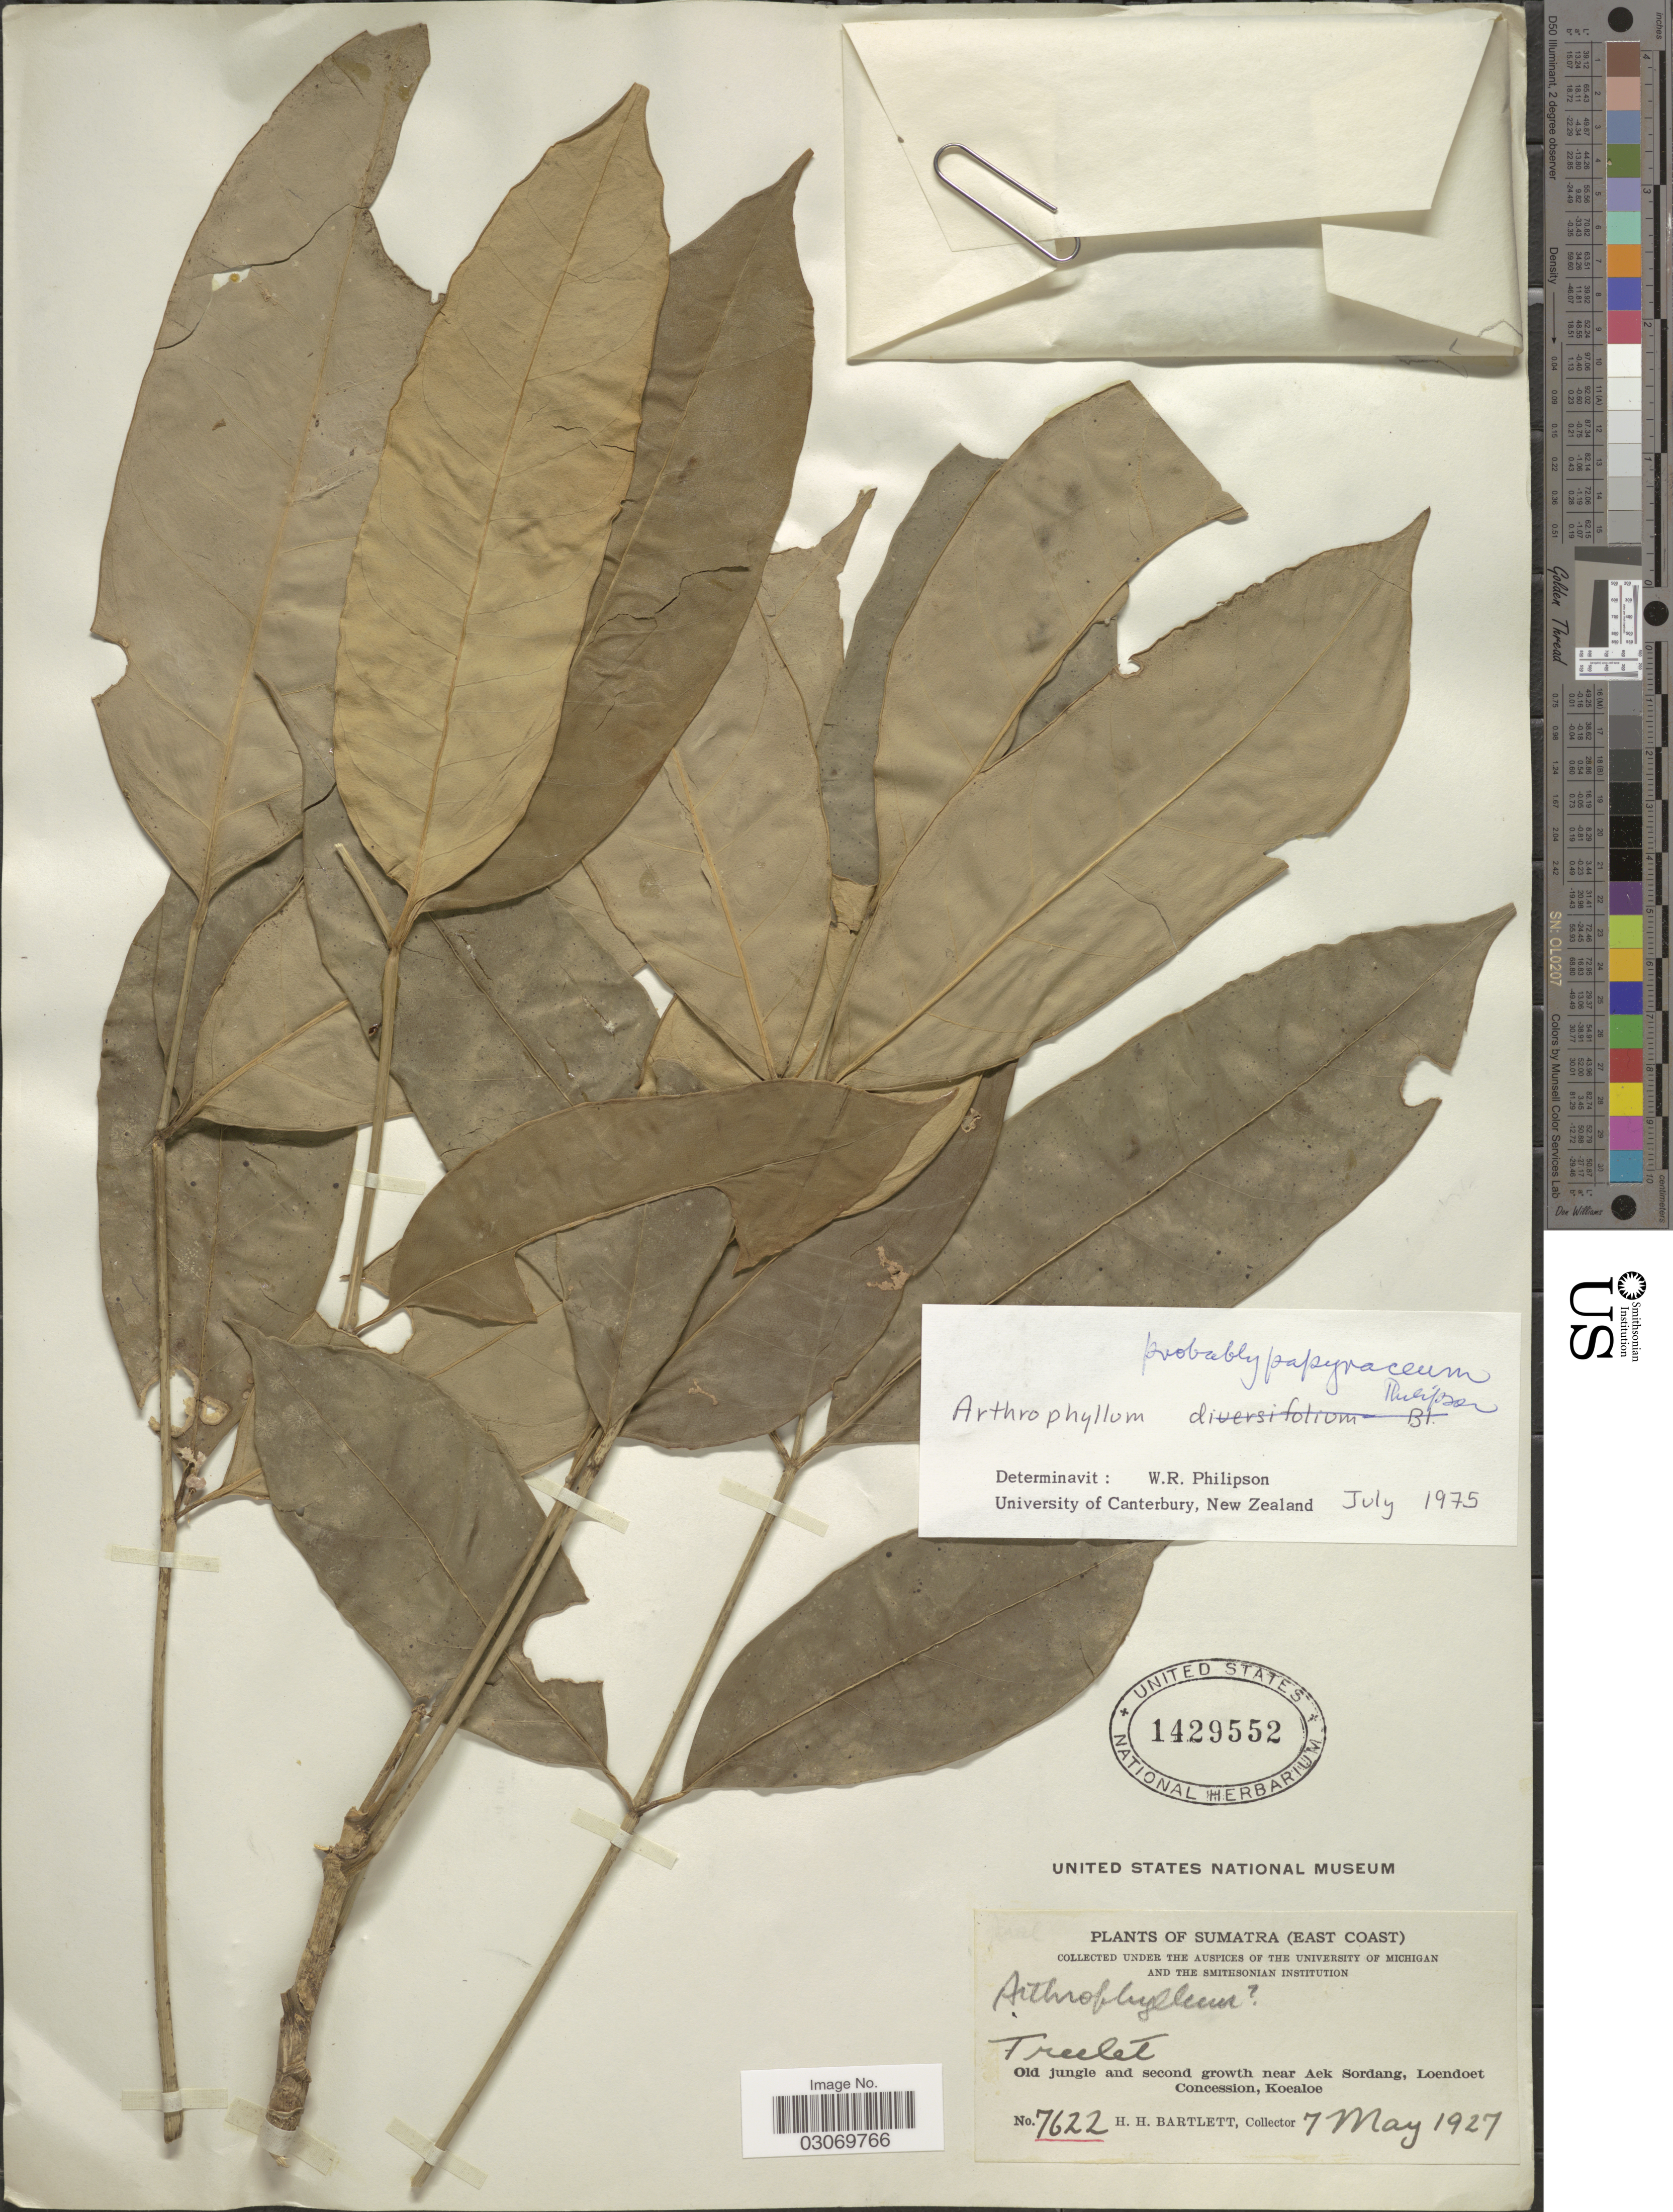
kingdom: Plantae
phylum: Tracheophyta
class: Magnoliopsida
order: Apiales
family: Araliaceae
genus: Arthrophyllum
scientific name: Arthrophyllum papyraceum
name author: Philipson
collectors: H. H. Bartlett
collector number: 7622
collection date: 1927-05-07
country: Indonesia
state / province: Sumatra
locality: (East Coast), Old jungle and second growth near Aek Sordang, Loendoet Concession, Koealoe.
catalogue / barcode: US 1429552